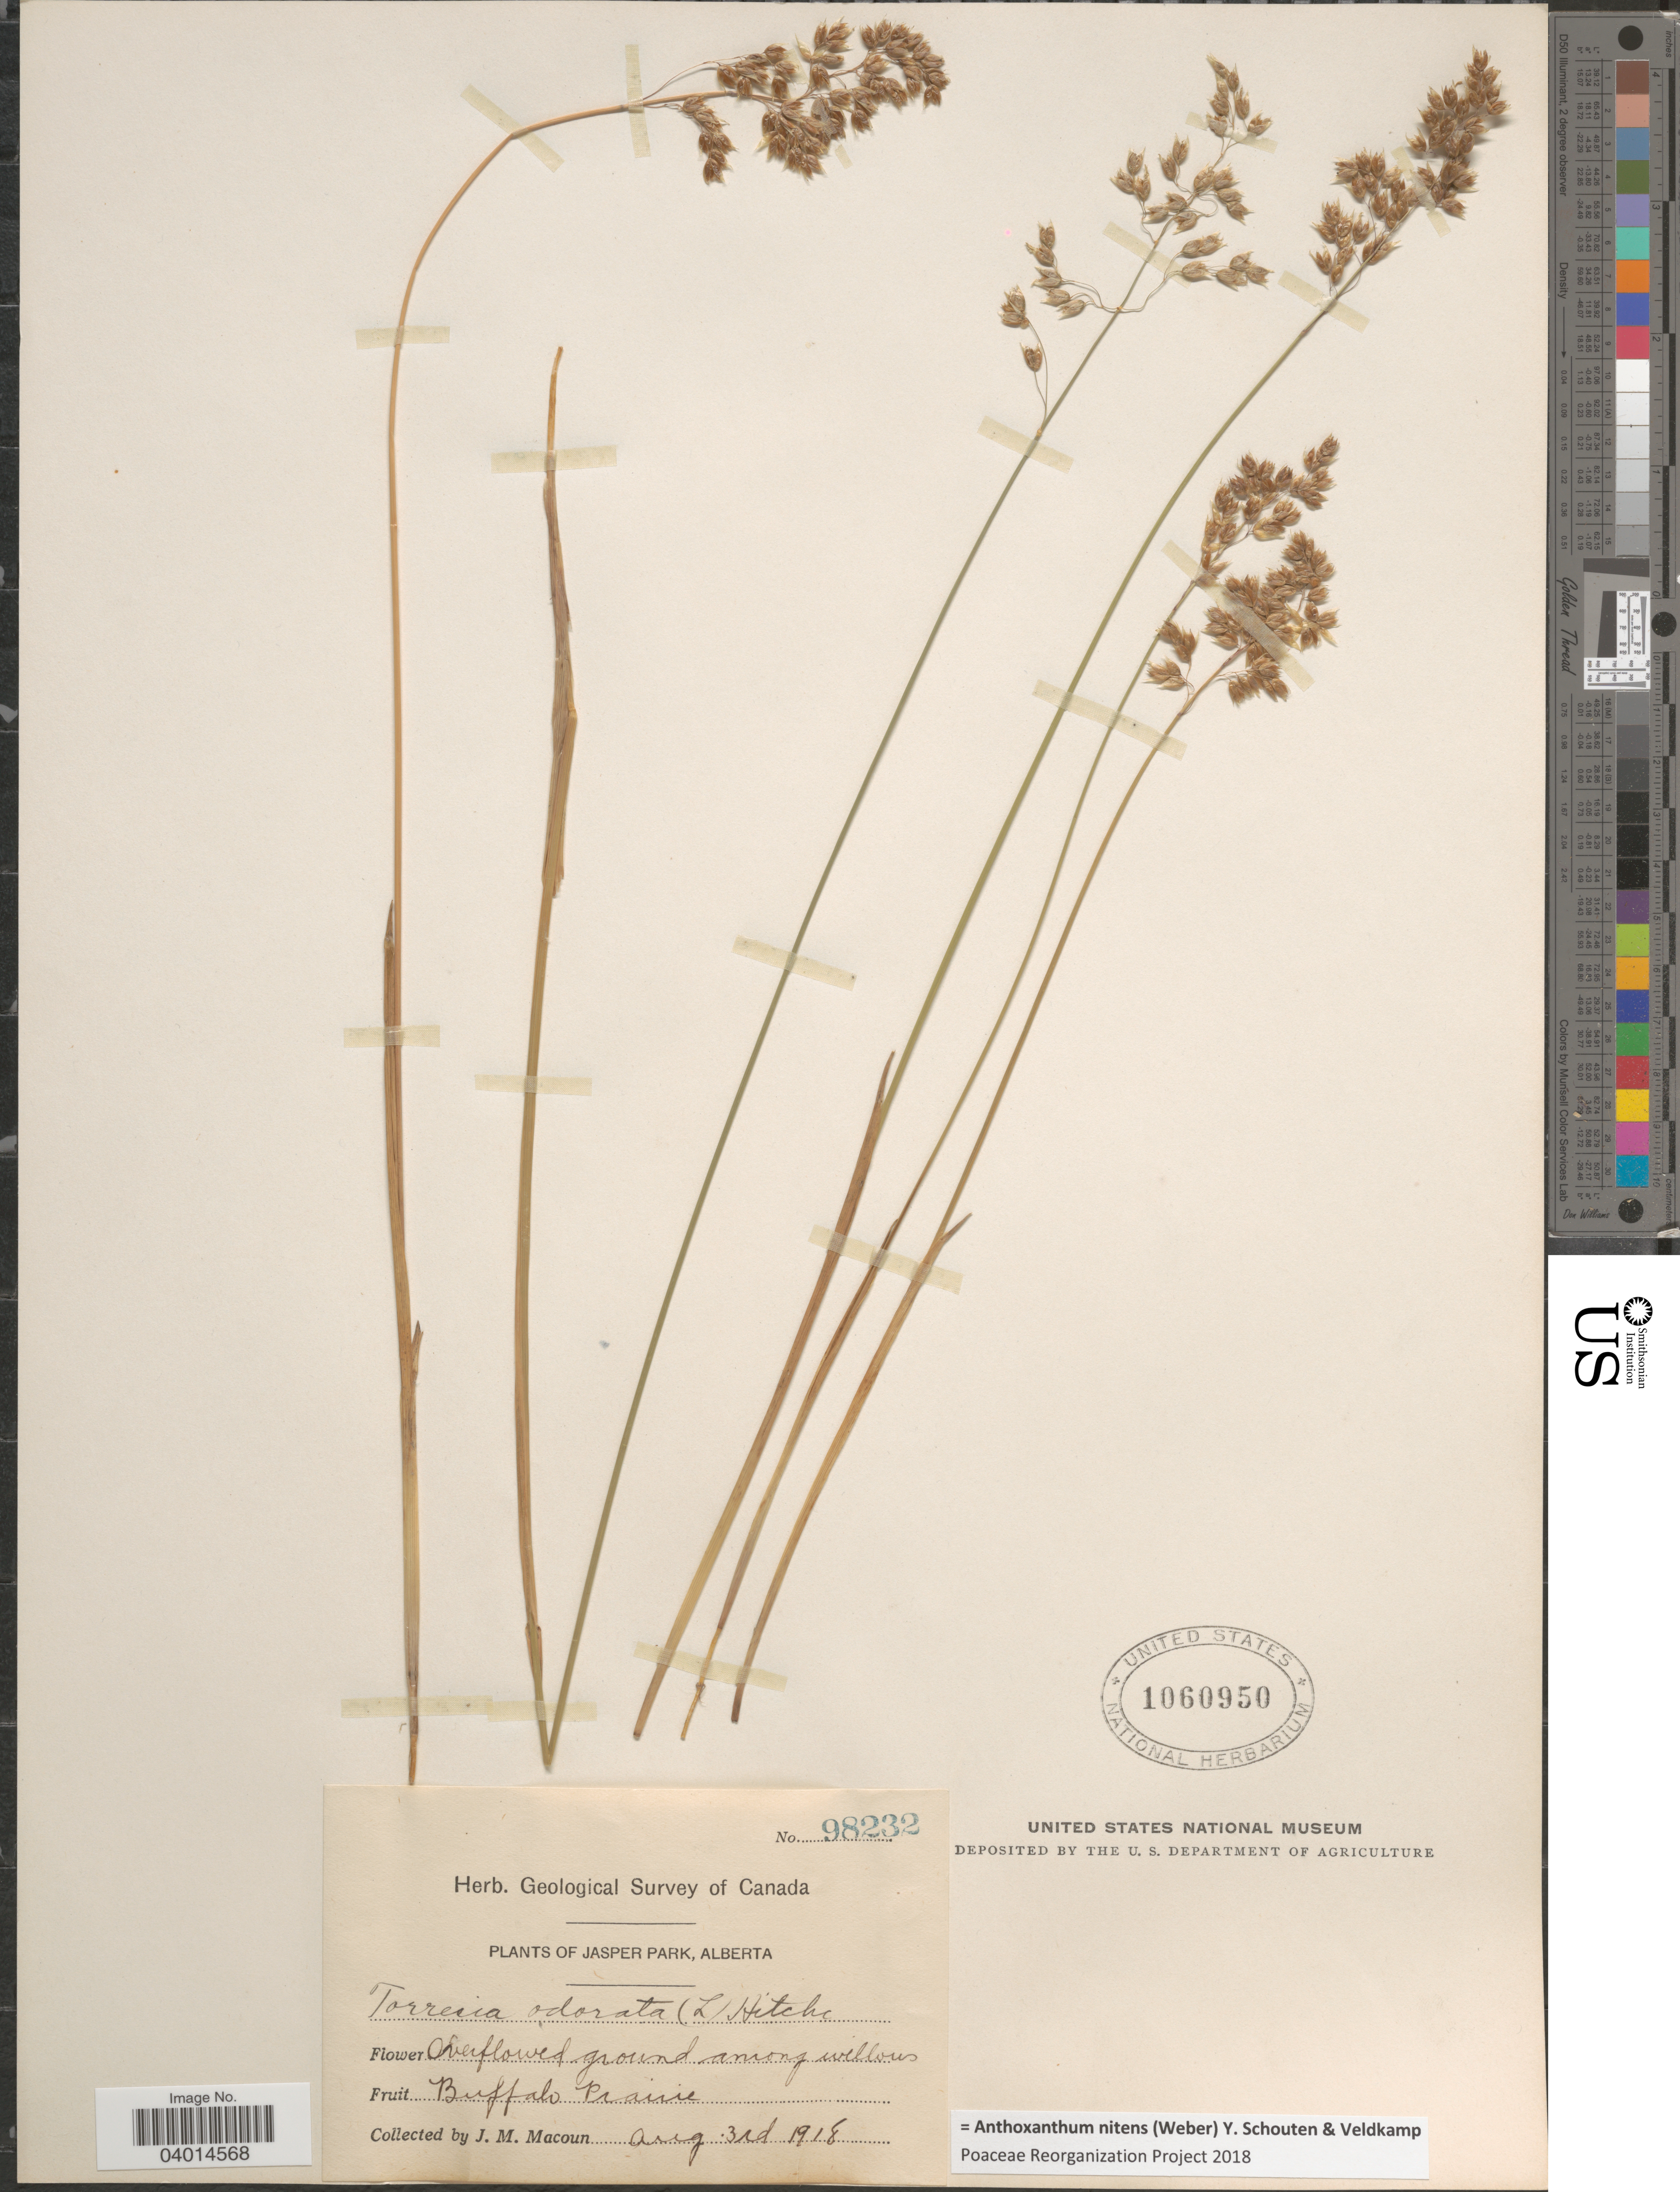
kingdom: Plantae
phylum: Tracheophyta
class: Liliopsida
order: Poales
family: Poaceae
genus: Anthoxanthum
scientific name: Anthoxanthum nitens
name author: (G.H. Weber) R.T.A. Schouten & Veldkamp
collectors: J. M. Macoun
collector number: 98232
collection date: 1918-08-03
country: Canada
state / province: Alberta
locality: Jasper Park. Buffalo Prairie.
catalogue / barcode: US 1060950